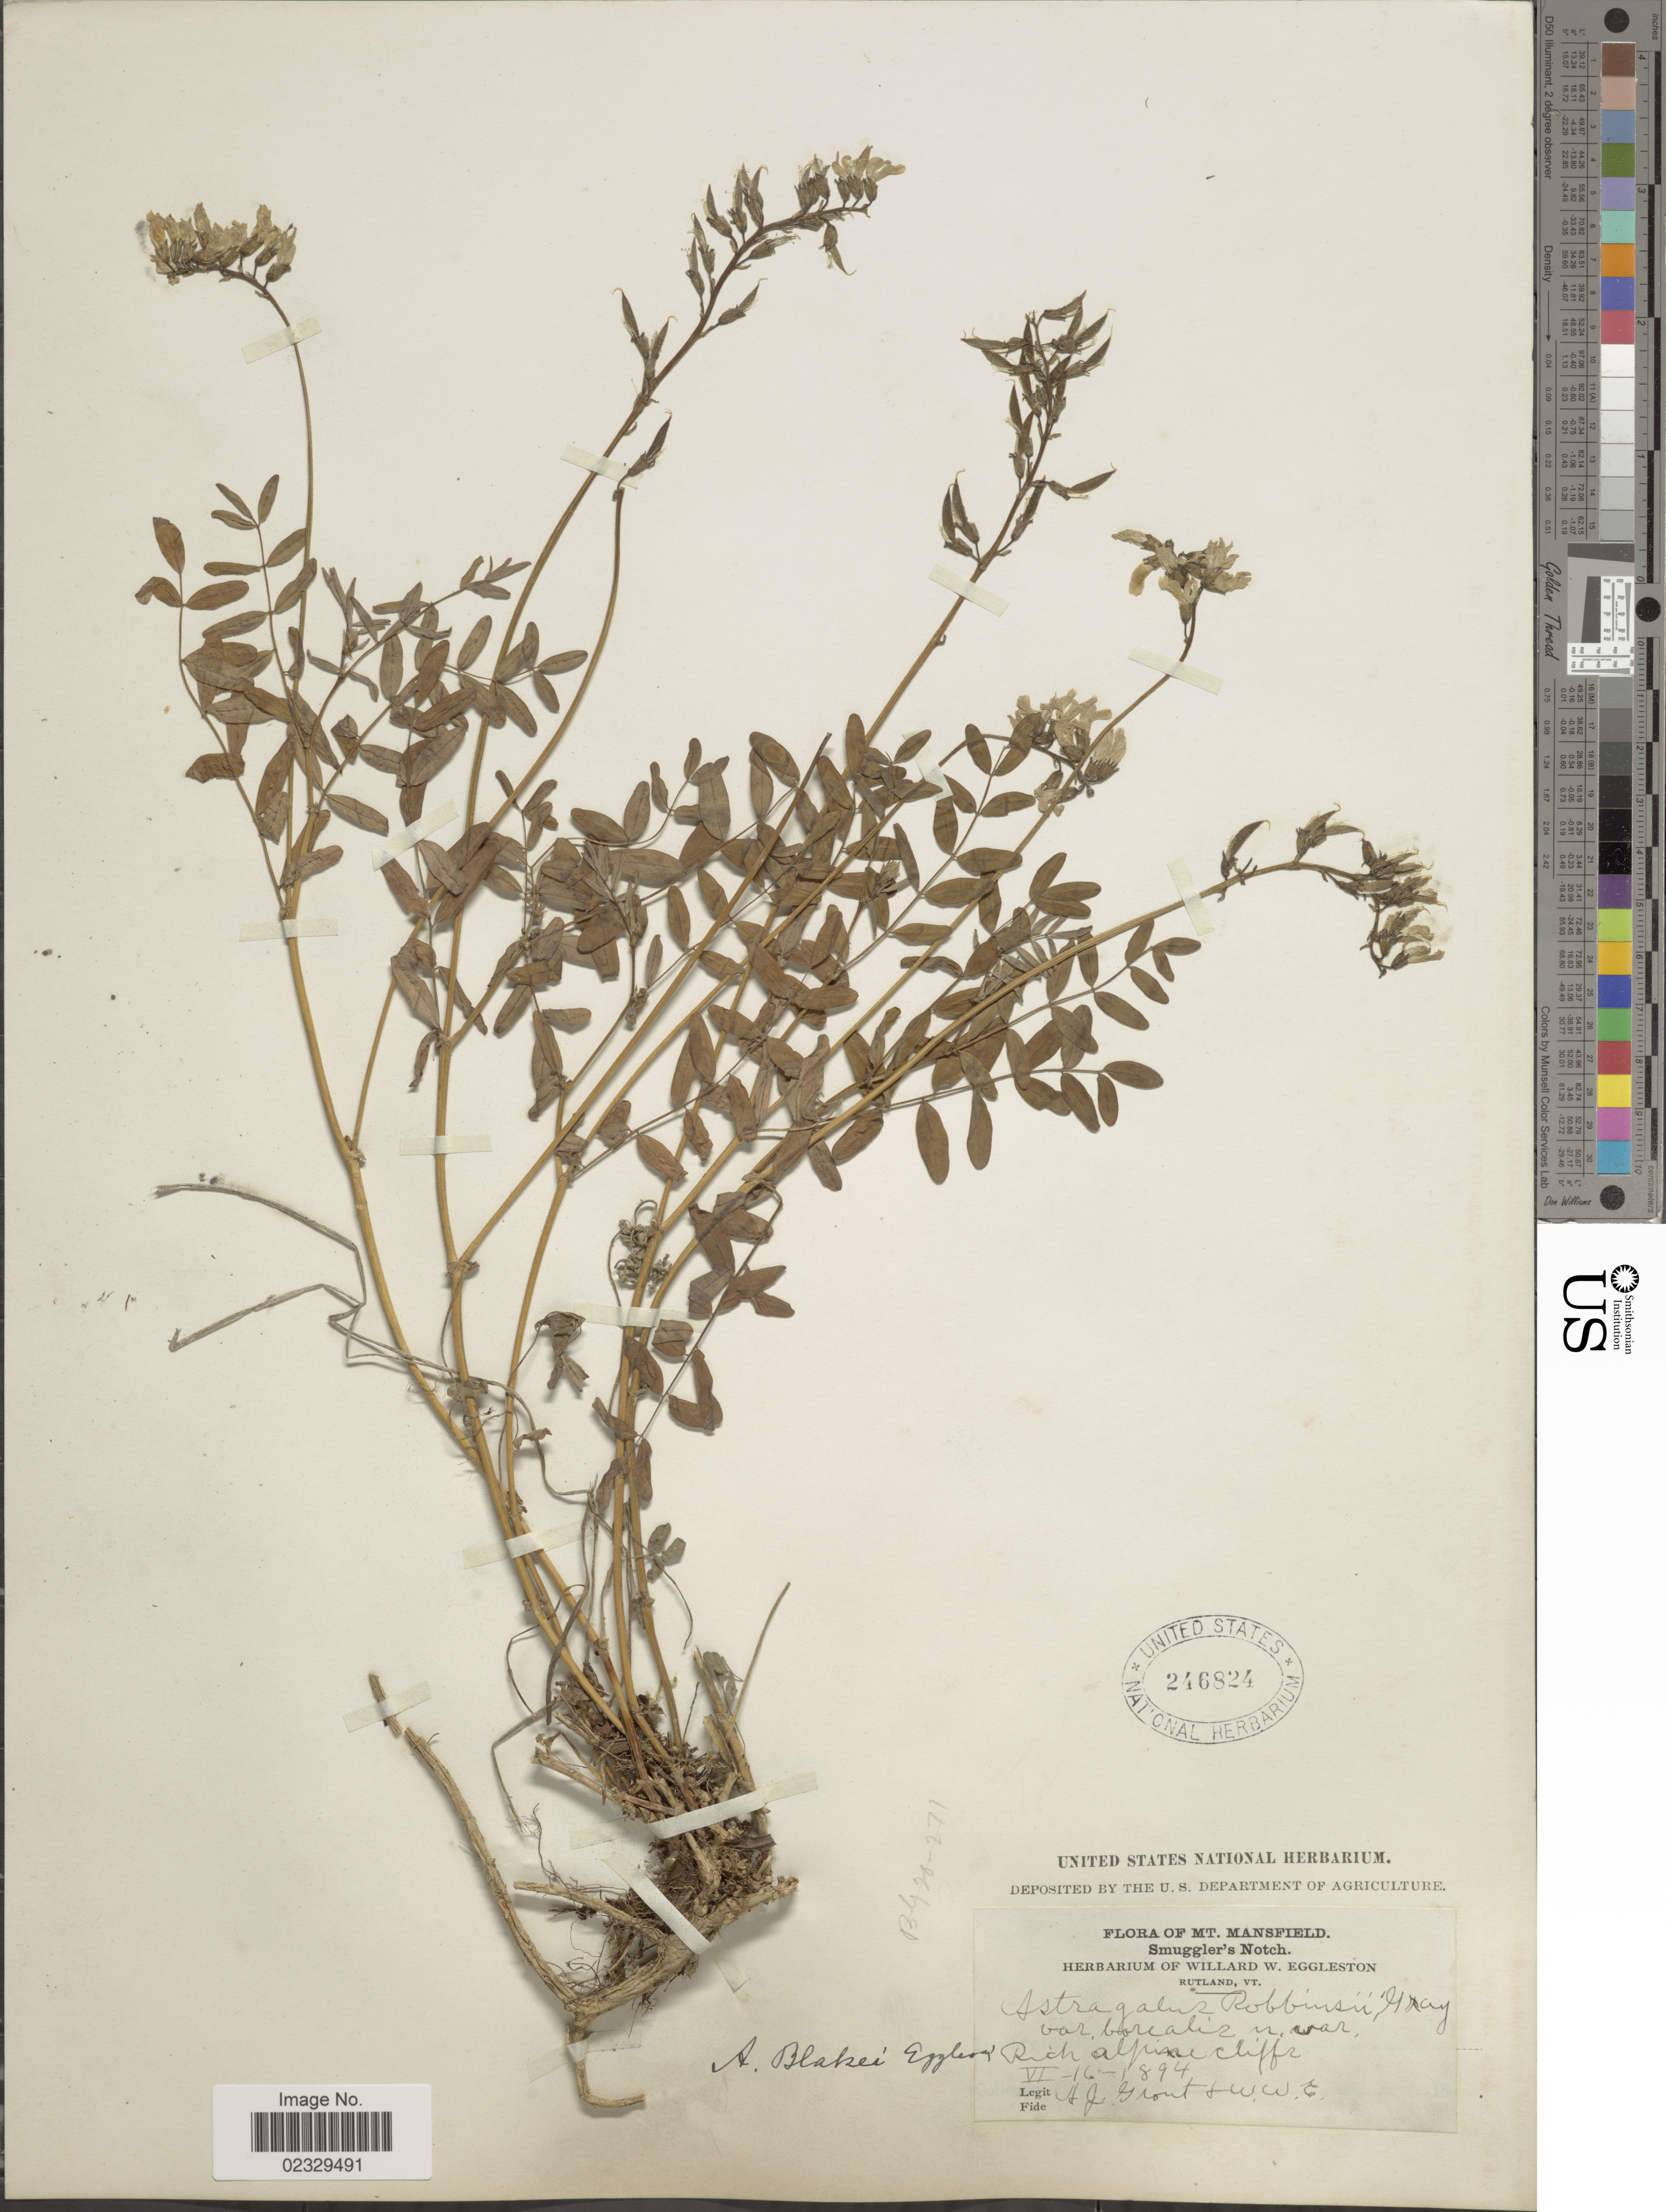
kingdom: Plantae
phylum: Tracheophyta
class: Magnoliopsida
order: Fabales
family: Fabaceae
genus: Astragalus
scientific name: Astragalus blakei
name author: Eggl.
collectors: A. J. Grout & W. W. Eggleston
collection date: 1894-06-16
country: United States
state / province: Vermont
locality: Mt. Mansfield, Smuggler's Notch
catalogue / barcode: US 246824